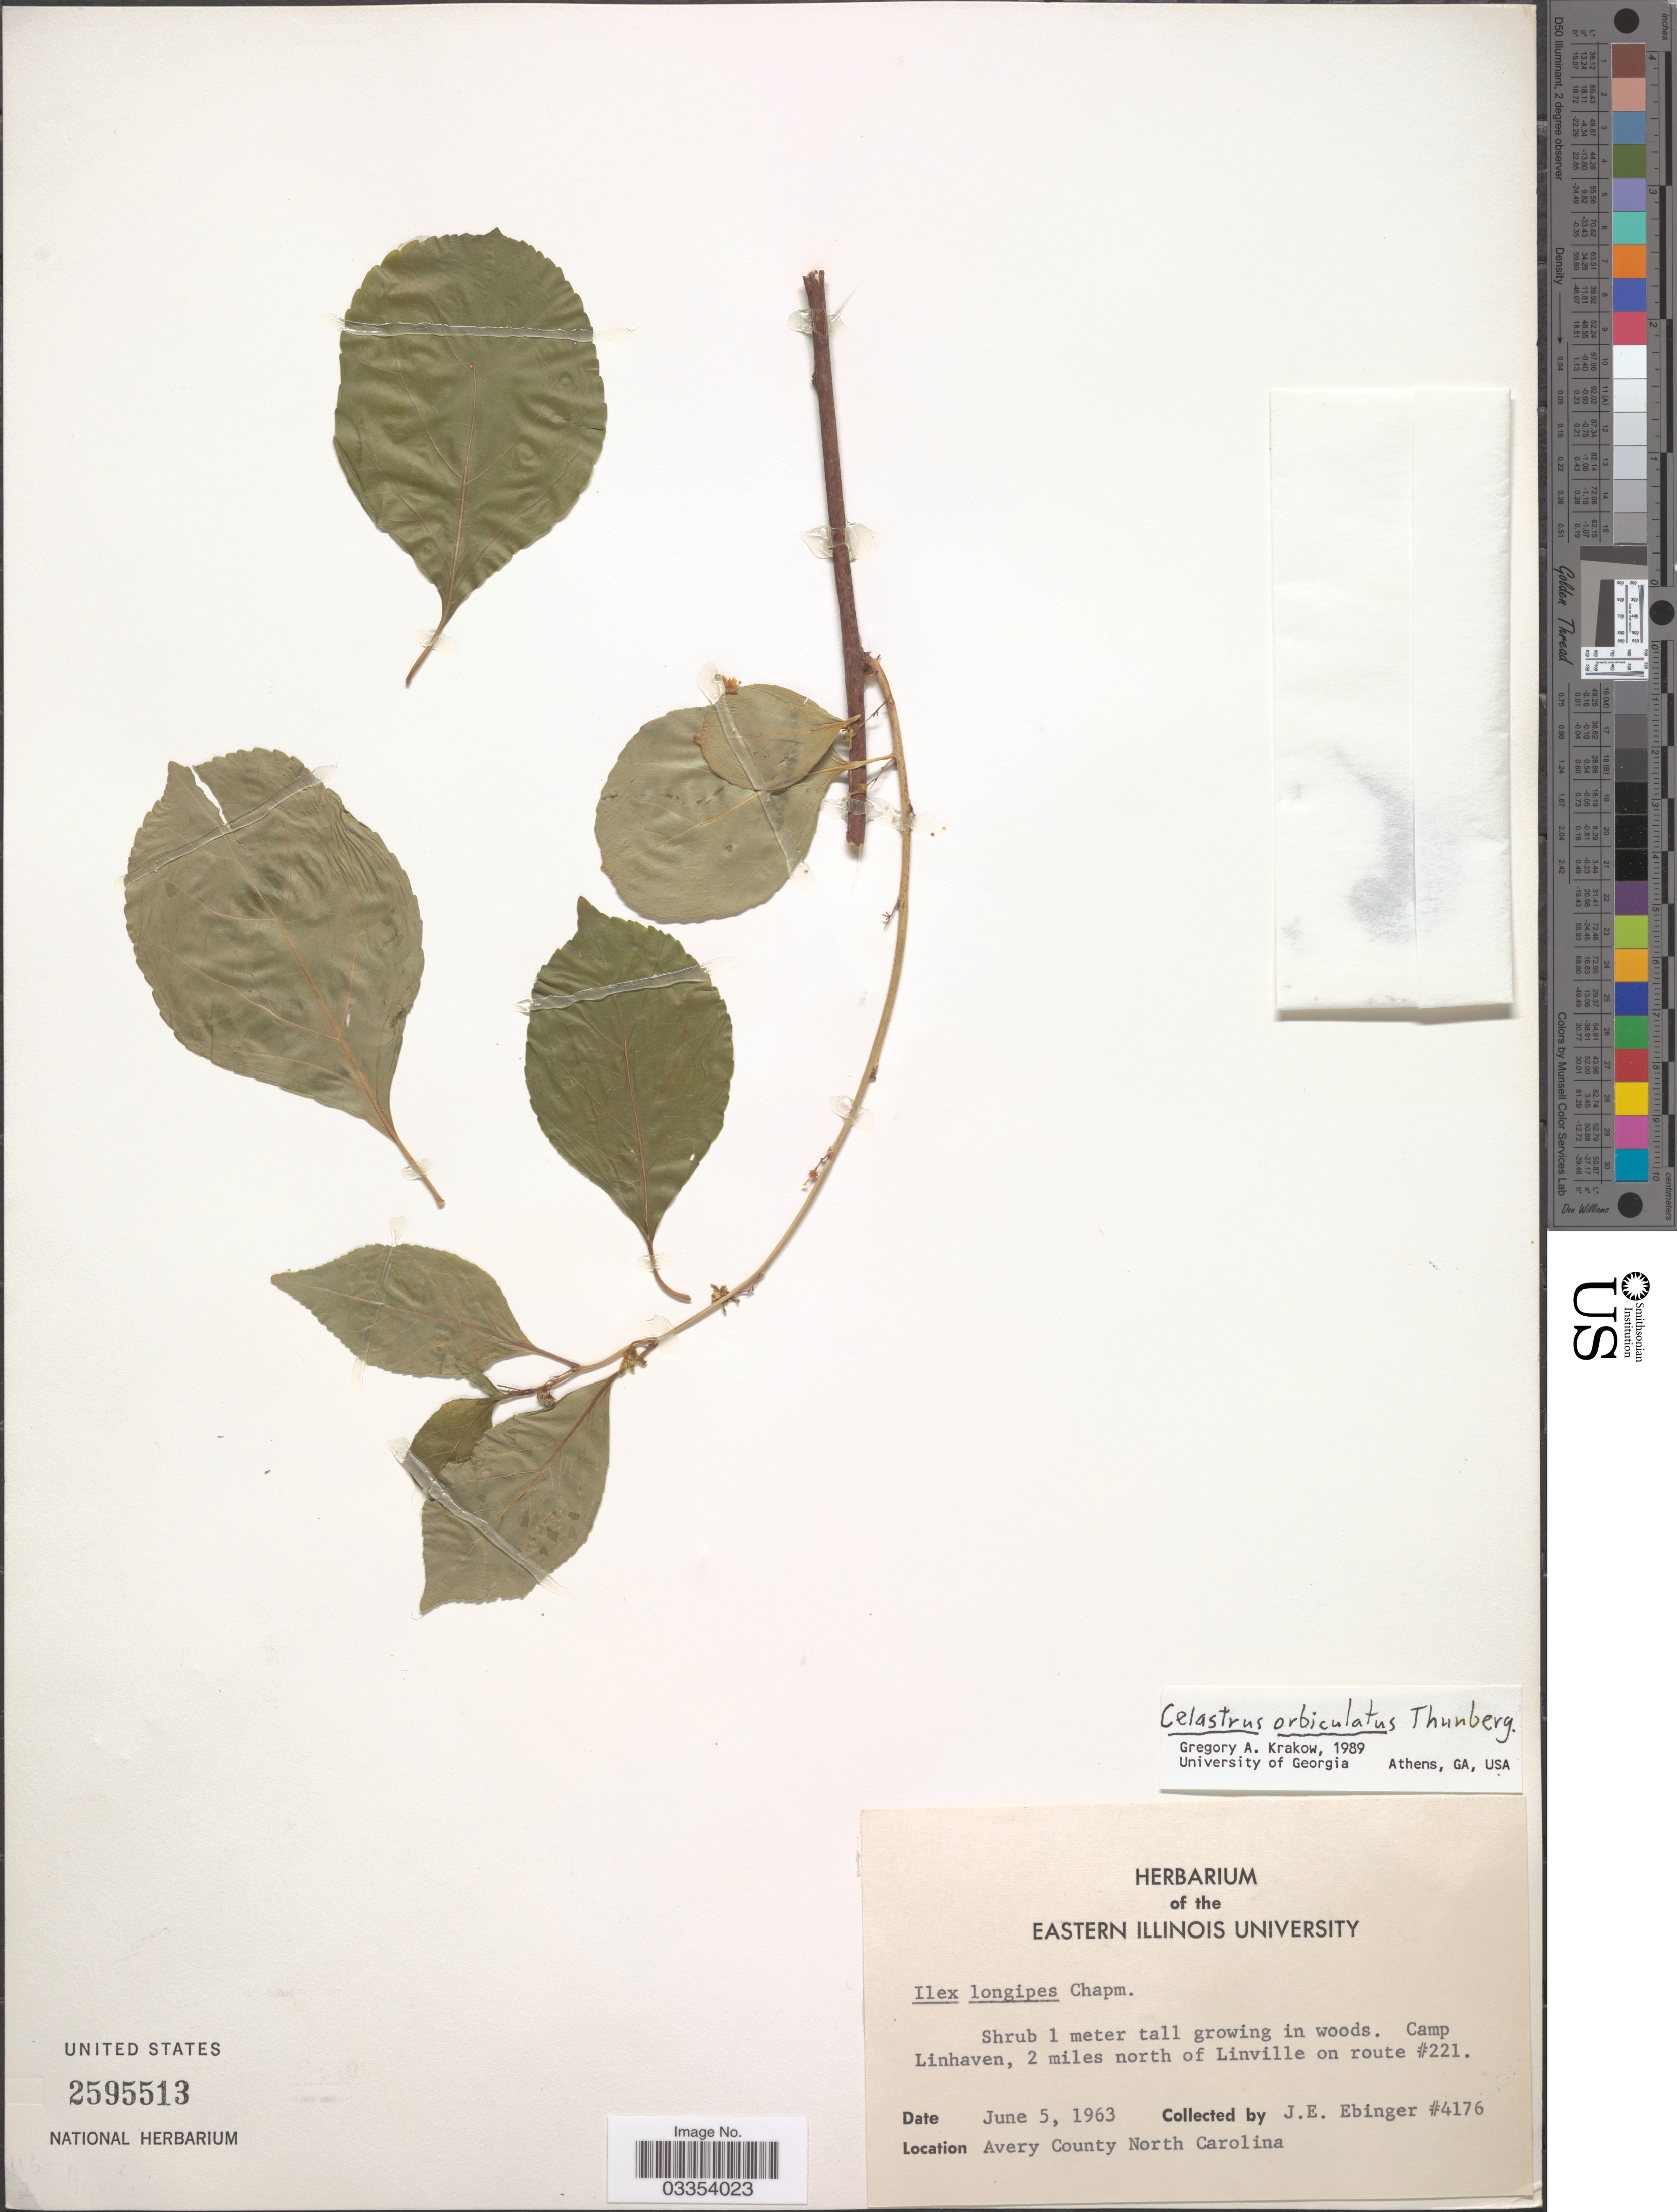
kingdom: Plantae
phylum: Tracheophyta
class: Magnoliopsida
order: Celastrales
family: Celastraceae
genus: Celastrus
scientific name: Celastrus orbiculatus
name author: Thunb.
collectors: J. Ebinger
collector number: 4176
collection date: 1963-06-05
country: United States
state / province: North Carolina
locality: Camp Linhaven, 2 miles north of Linville on route #221. Avery County.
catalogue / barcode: US 2595513